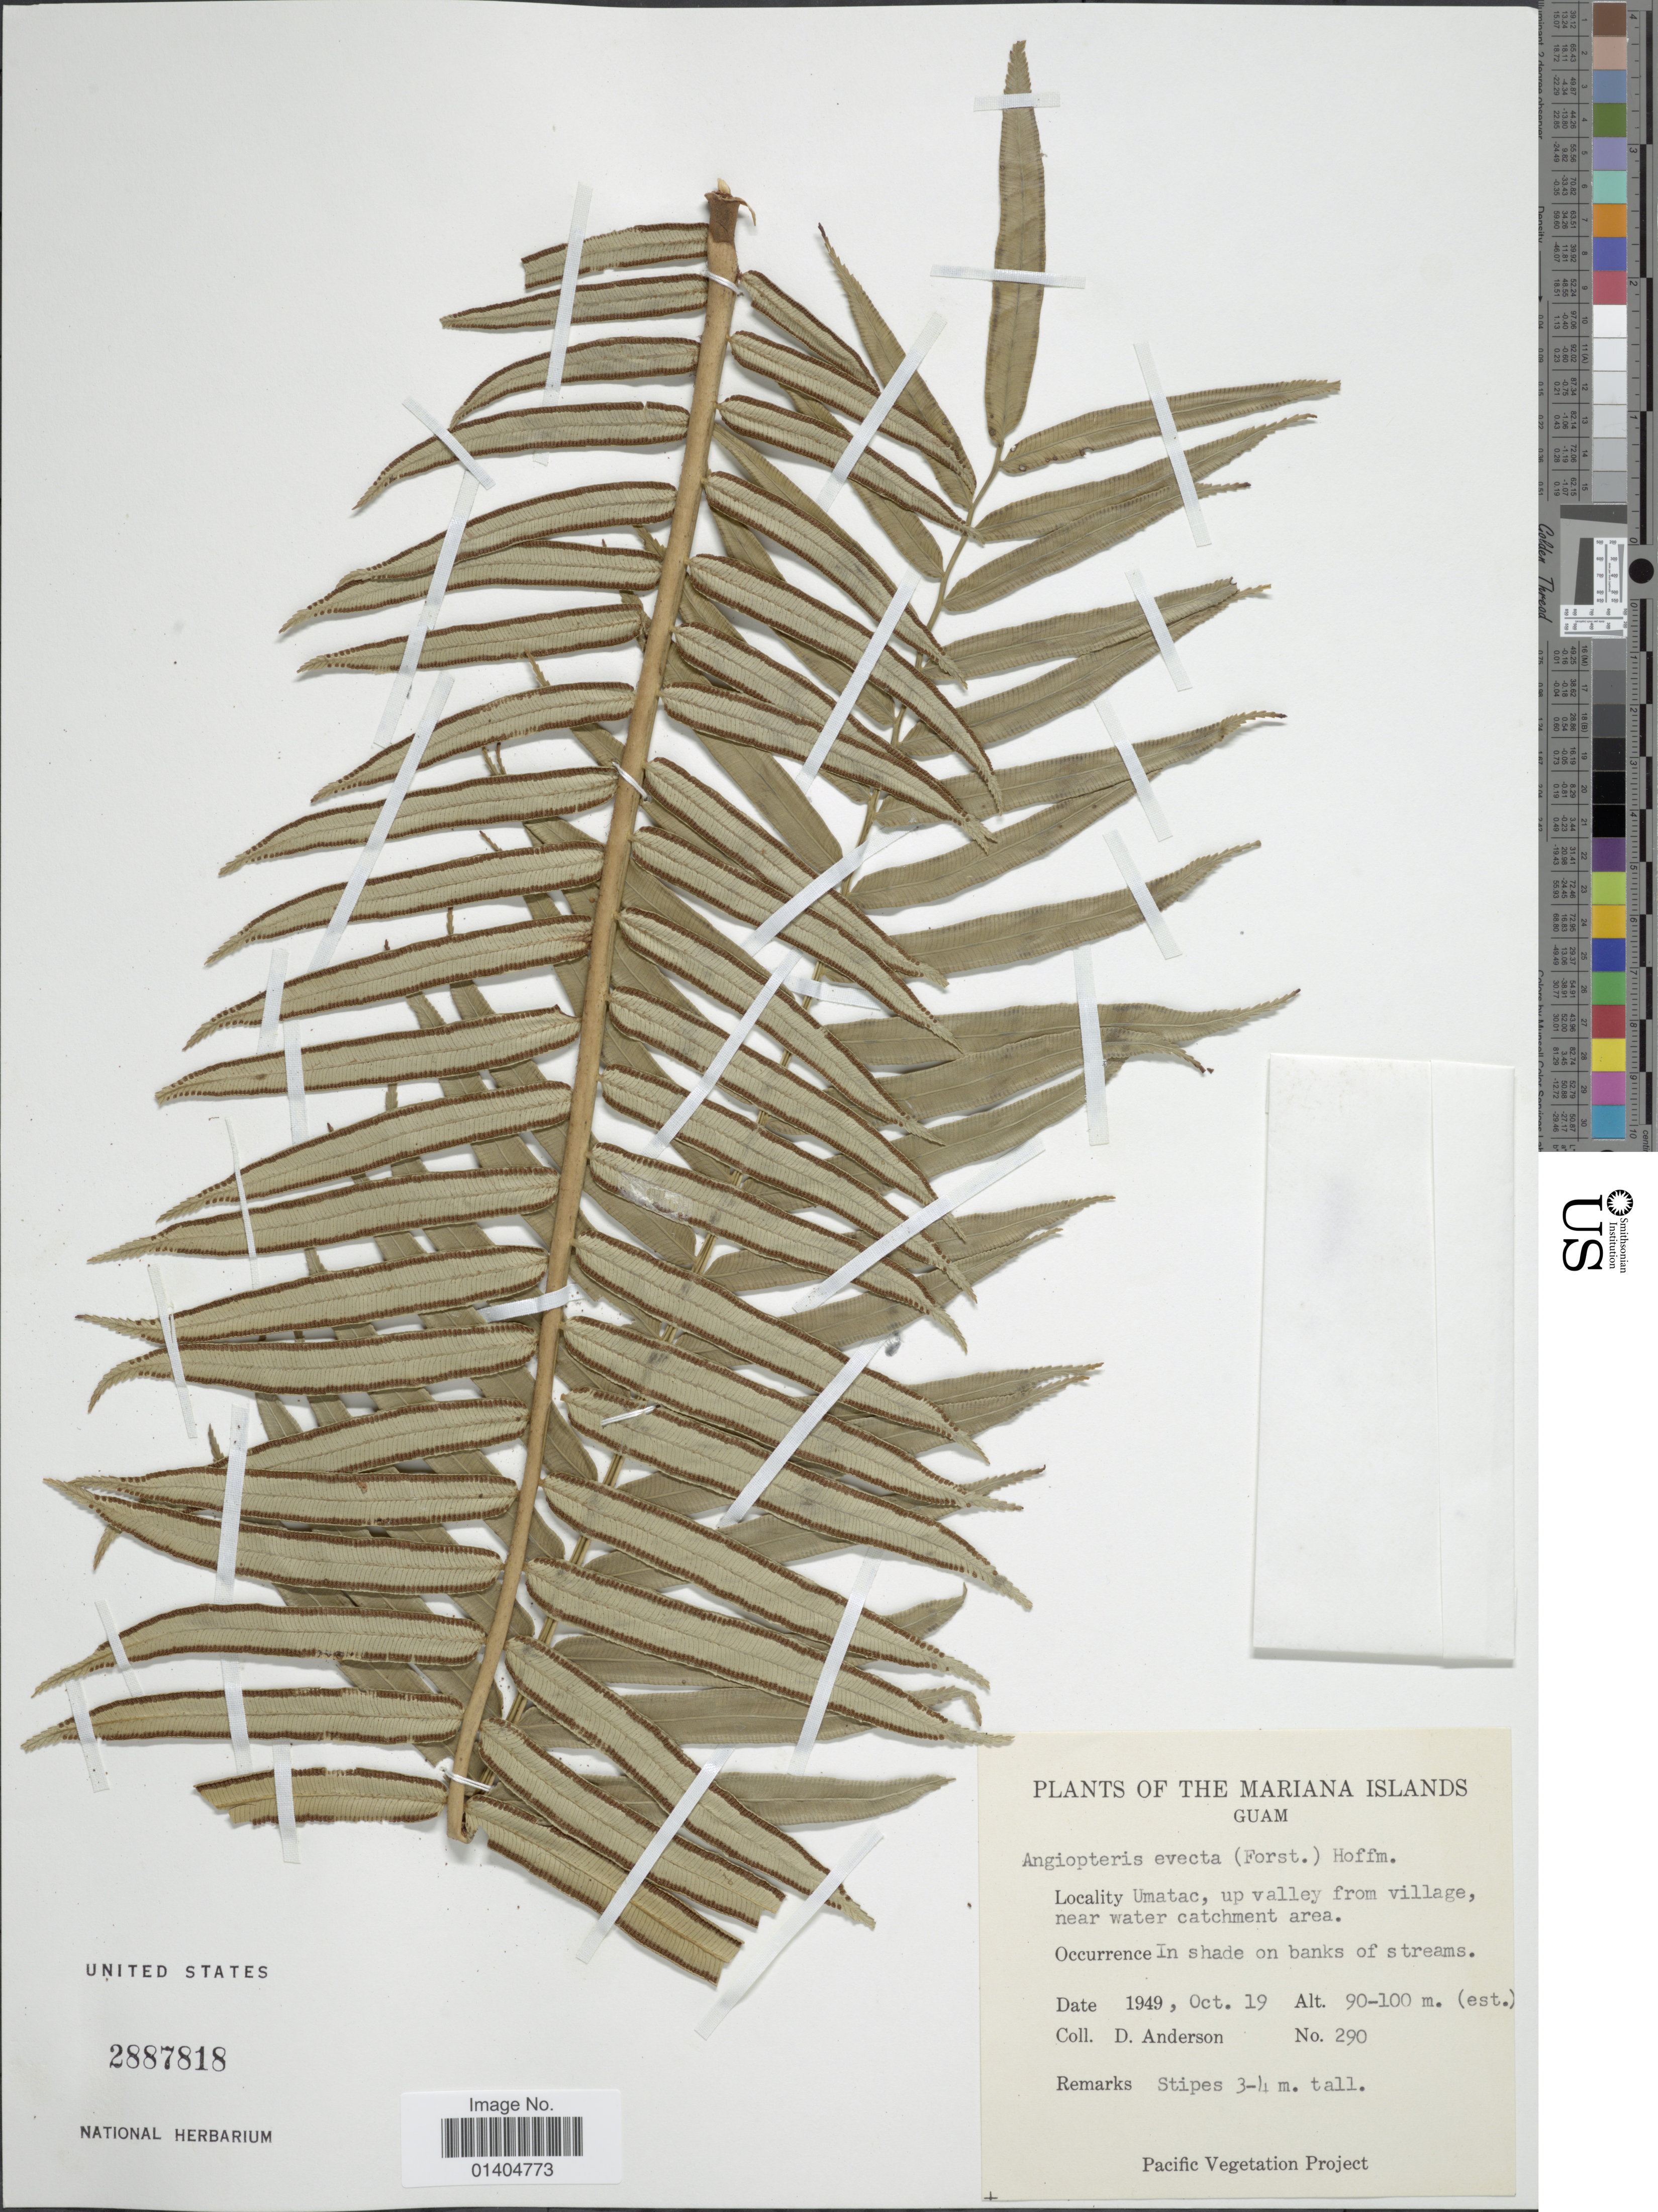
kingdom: Plantae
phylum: Tracheophyta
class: Polypodiopsida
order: Marattiales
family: Marattiaceae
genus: Angiopteris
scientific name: Angiopteris evecta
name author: (G. Forst.) Hoffm.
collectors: D. Anderson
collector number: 290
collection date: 1949-10-19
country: Guam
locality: The Marianas Islands Guam Umatac, up valley from village, near water cathcment area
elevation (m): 90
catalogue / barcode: US 2887818